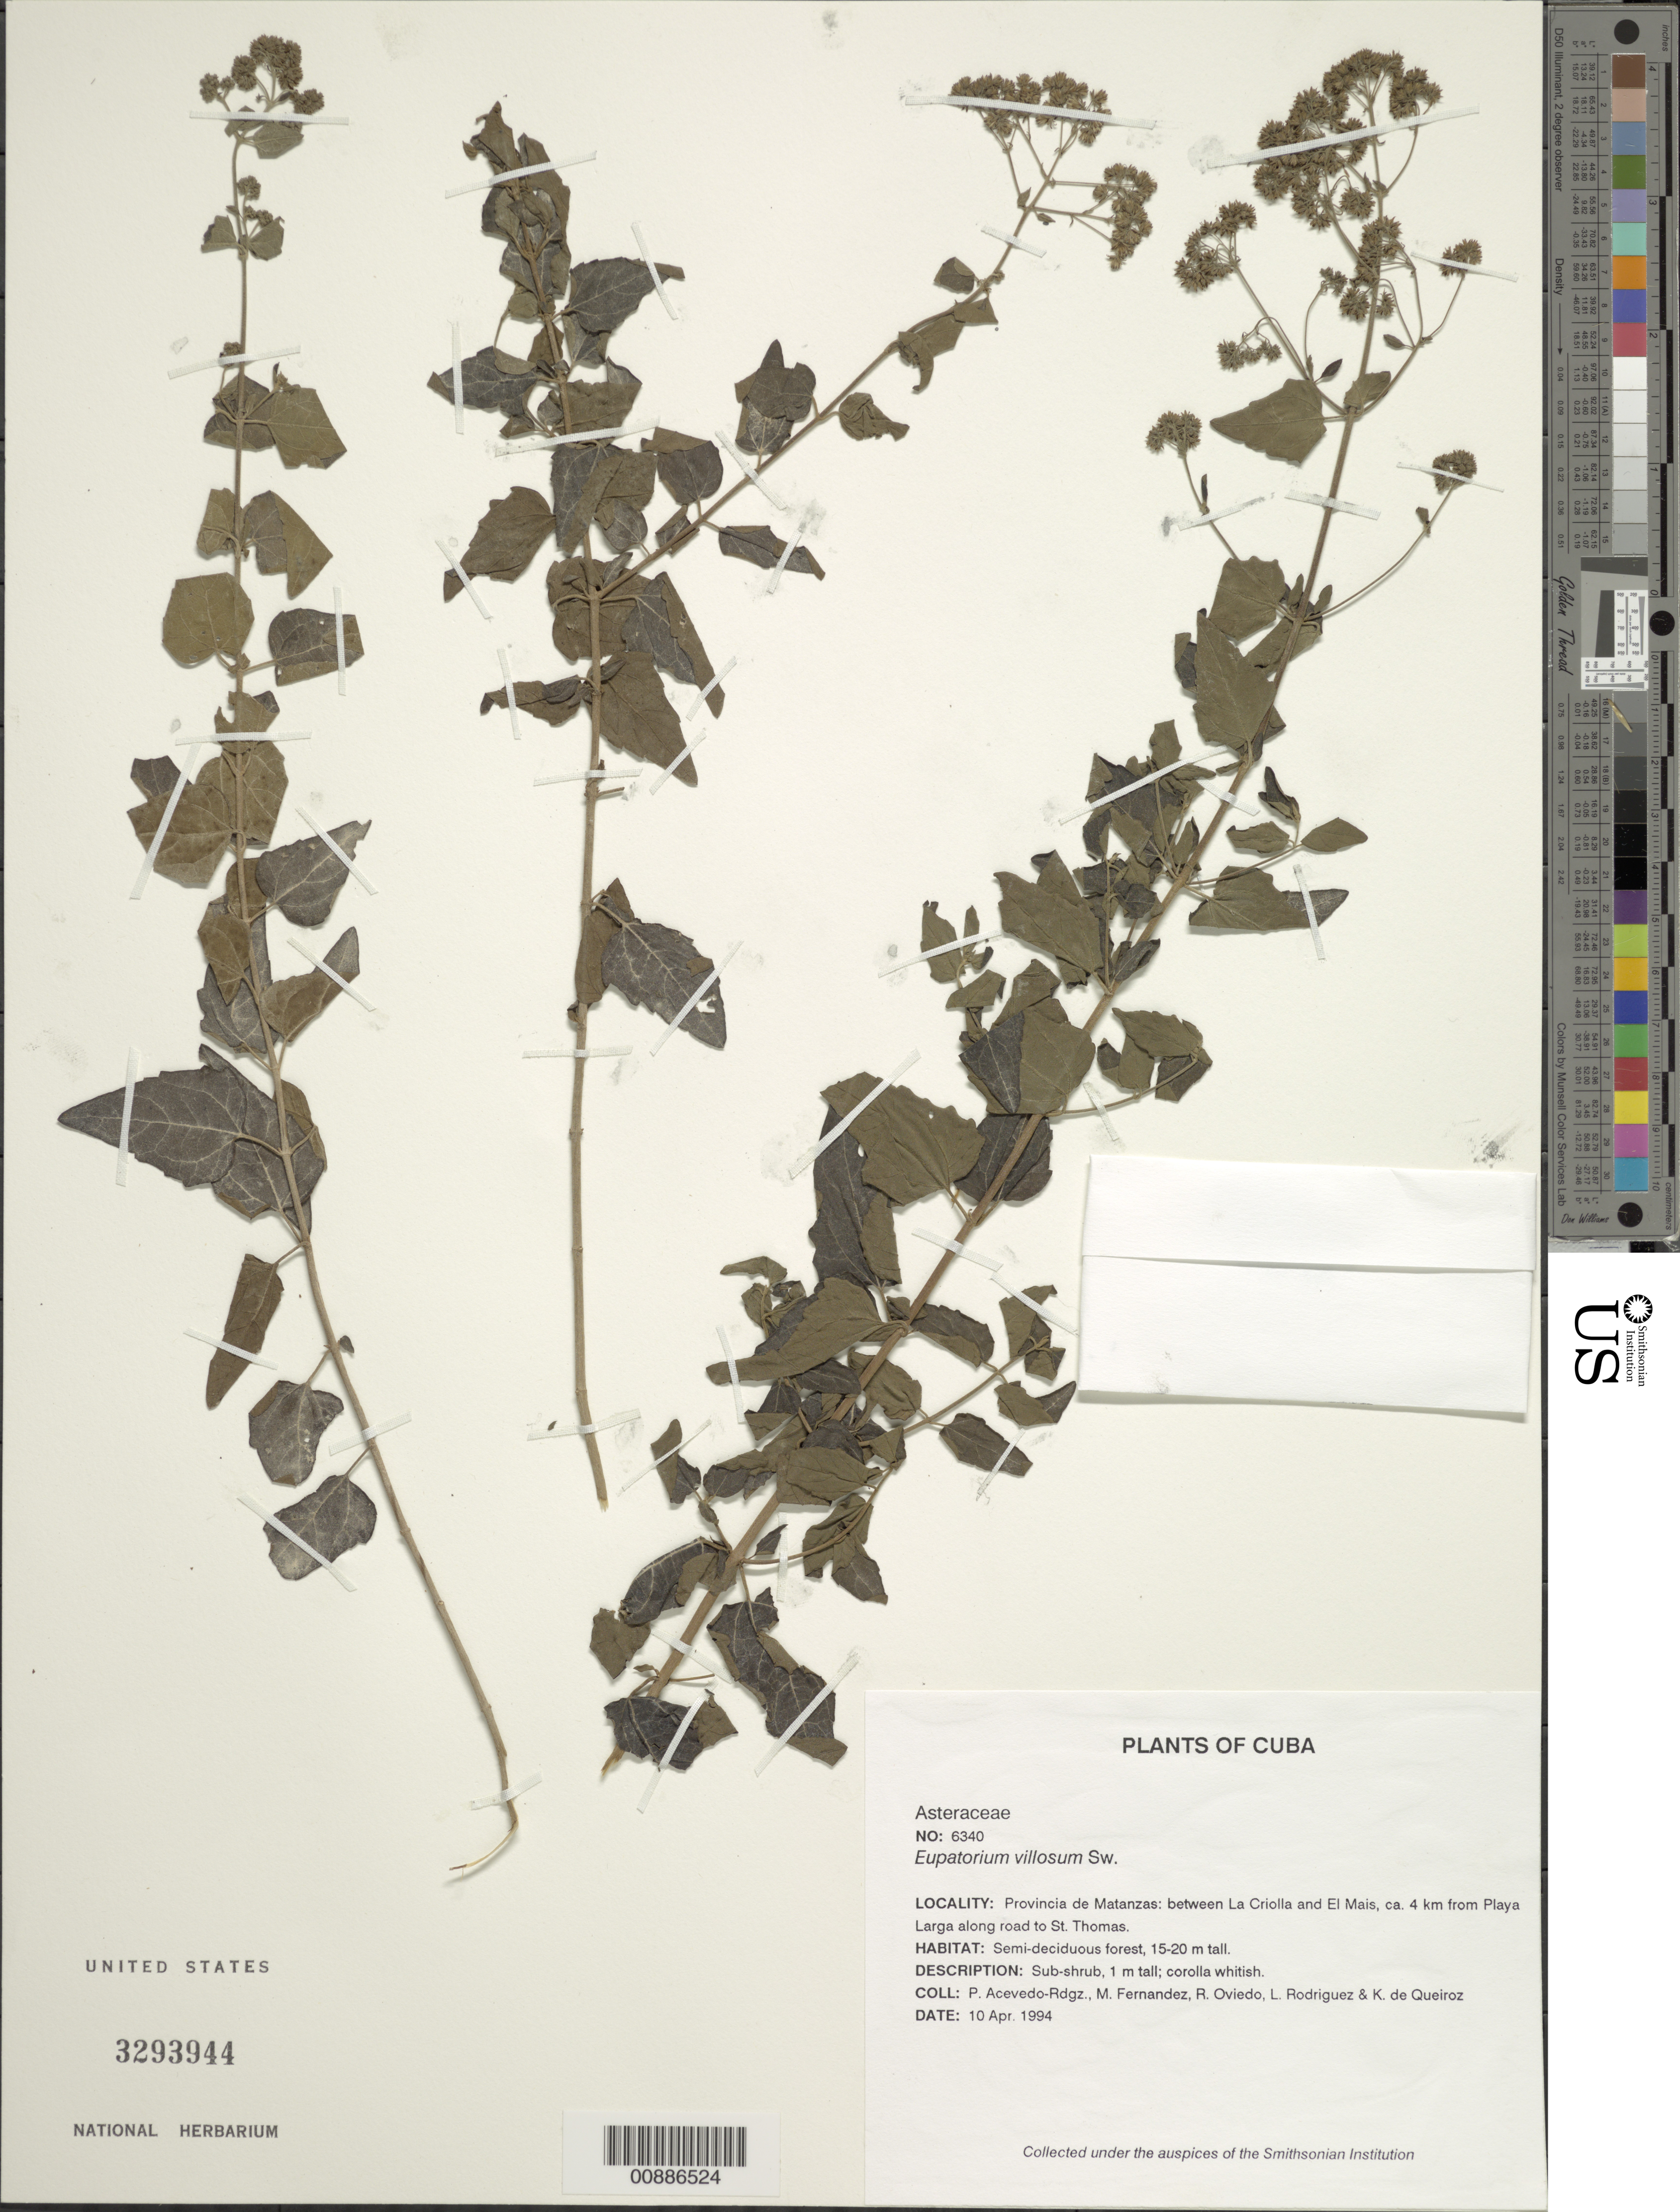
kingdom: Plantae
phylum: Tracheophyta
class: Magnoliopsida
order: Asterales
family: Asteraceae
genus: Koanophyllon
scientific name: Koanophyllon villosum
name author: (Sw.) R.M. King & H. Rob.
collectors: P. Acevedo-Rodr., M. Fernandez, R. Oviedo, L. Rodriguez & K. De Queiroz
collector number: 6340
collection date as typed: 10 Apr 1994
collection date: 1994-04-10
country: Cuba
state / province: Matanzas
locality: Between La Criolla and El Mais, ca. 4 km from Playa Larga, road to St. Thomas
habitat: Semi-deciduous forest. Along road.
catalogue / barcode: US 3293944